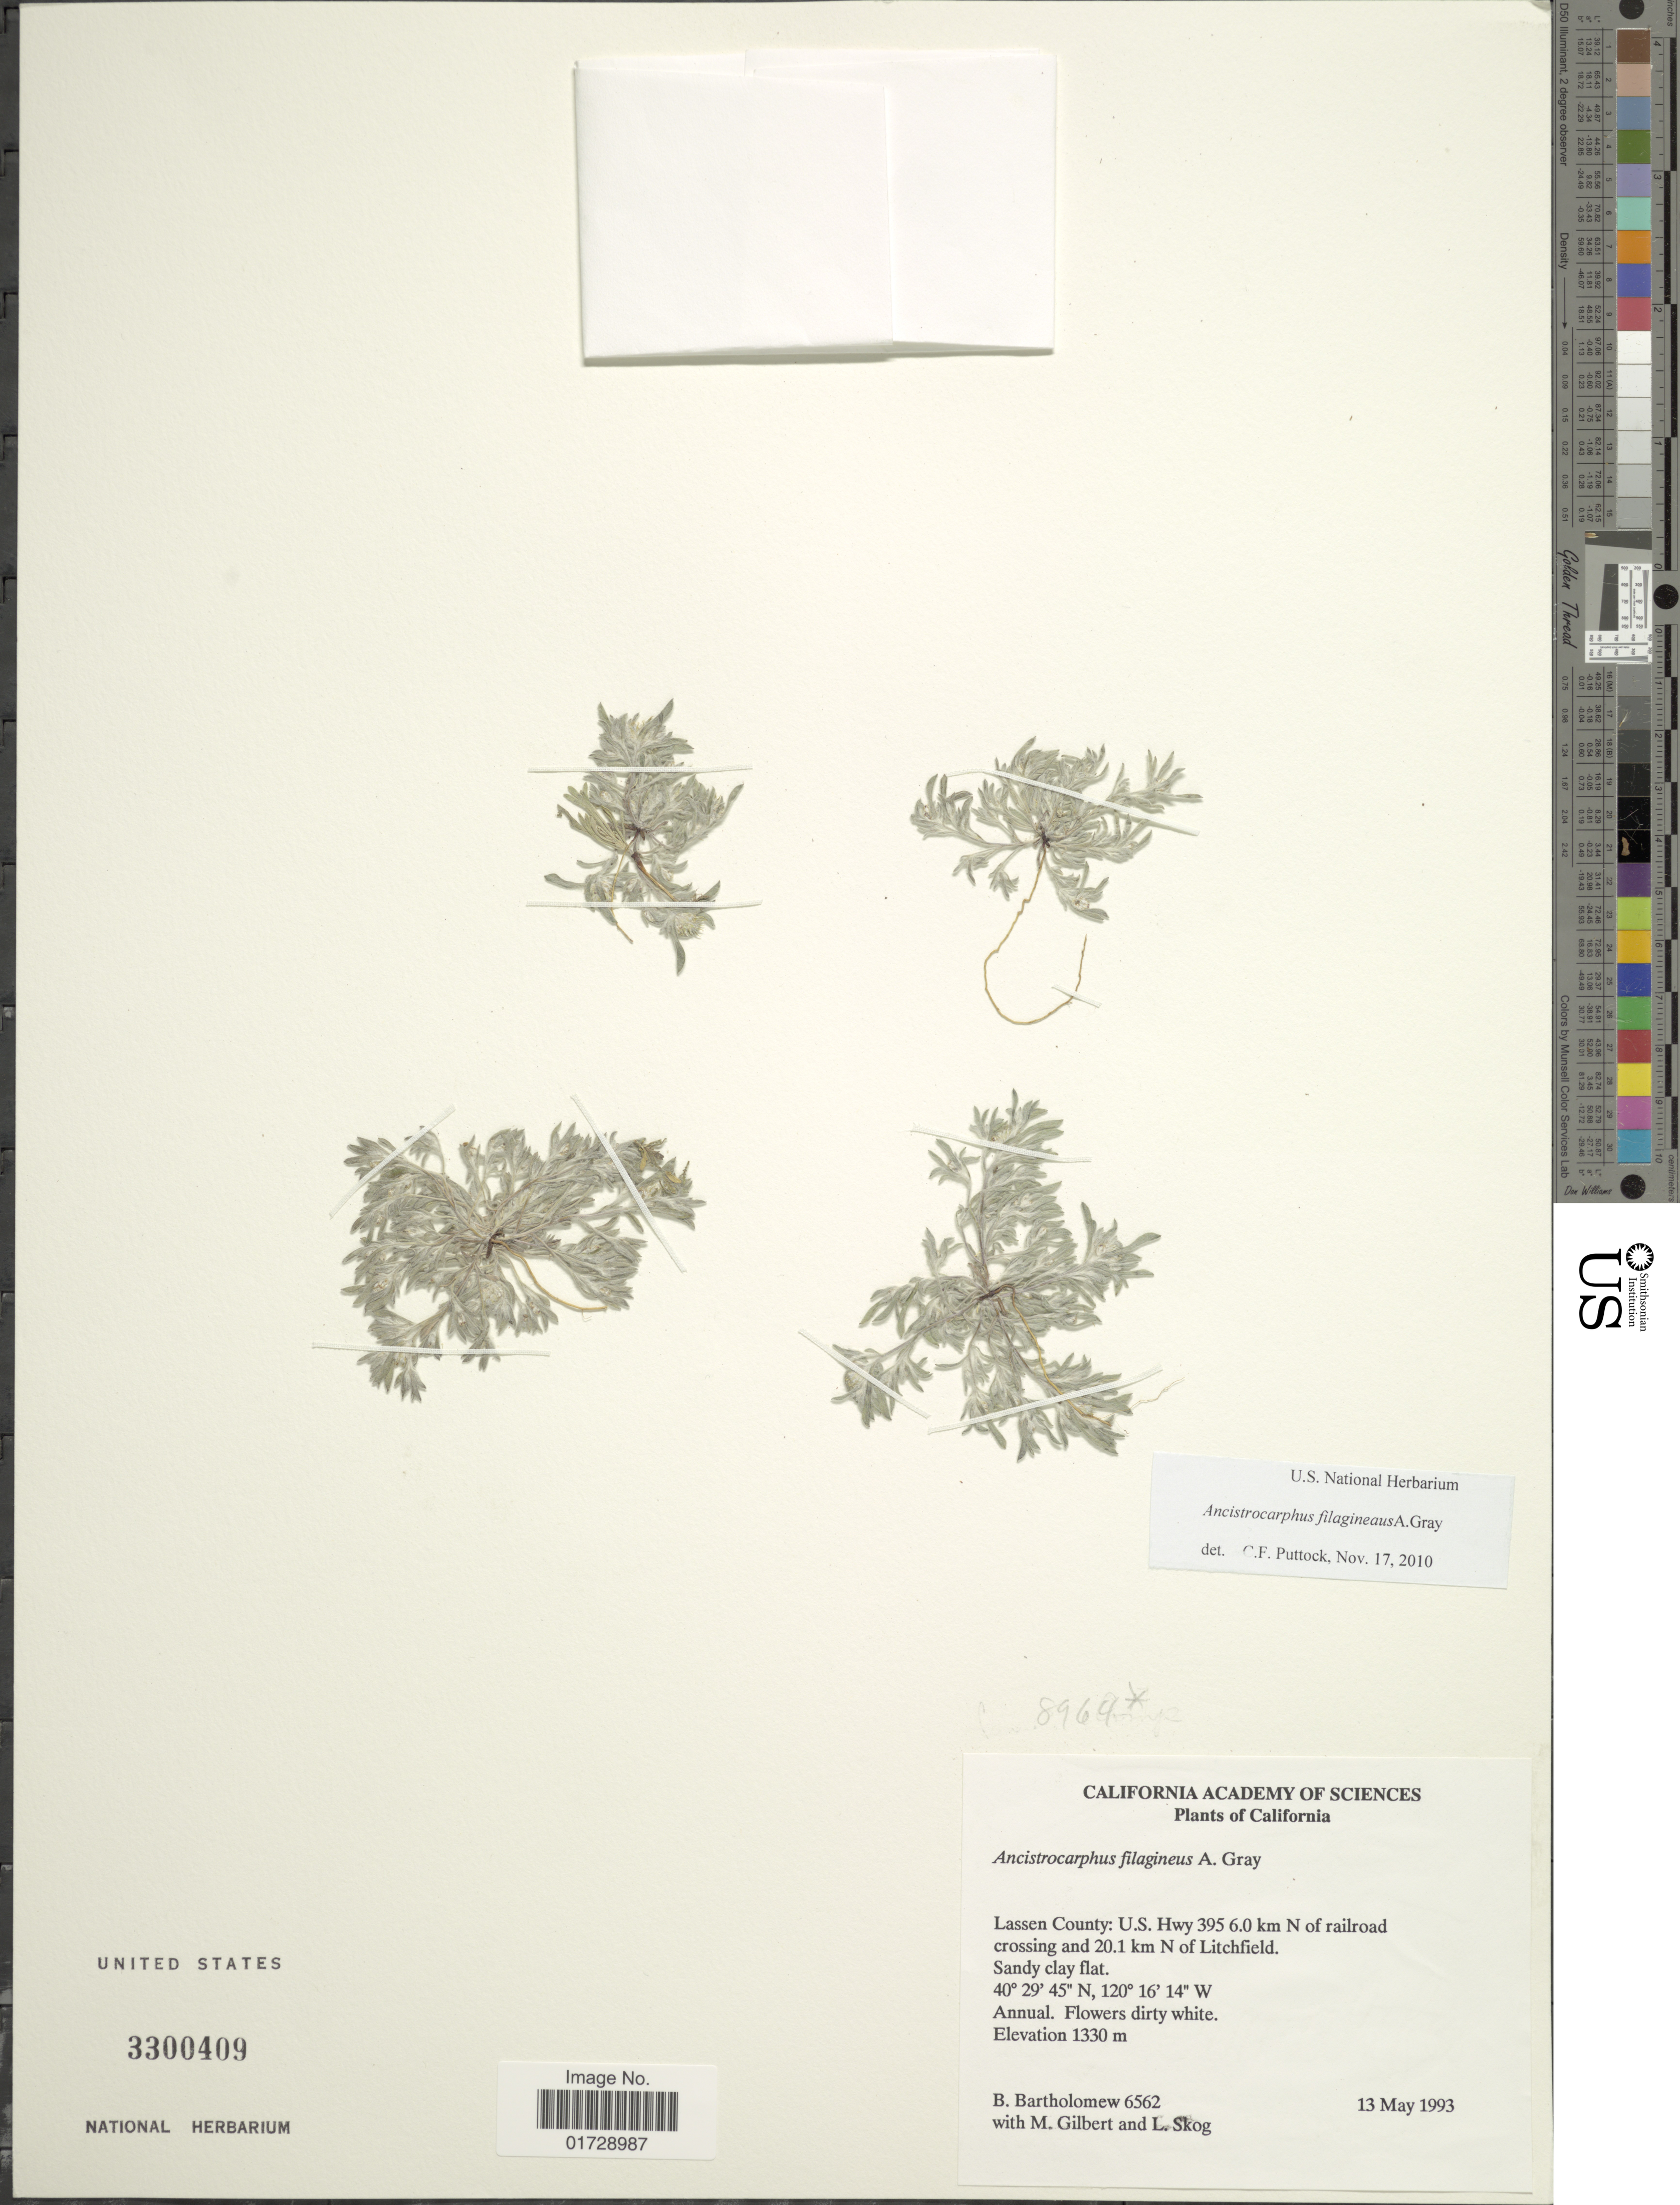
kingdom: Plantae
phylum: Tracheophyta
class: Magnoliopsida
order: Asterales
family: Asteraceae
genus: Stylocline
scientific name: Stylocline filaginea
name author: (A. Gray) A. Gray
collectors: B. Bartholomew, M. Gilbert & L. E. Skog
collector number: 6562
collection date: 1993-05-13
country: United States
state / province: California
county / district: Lassen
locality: Lassen County: U.S Hwy 395 6.0 km N of railroad crossing and 20.1 km N of Litchfield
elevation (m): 1330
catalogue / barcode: US 3300409